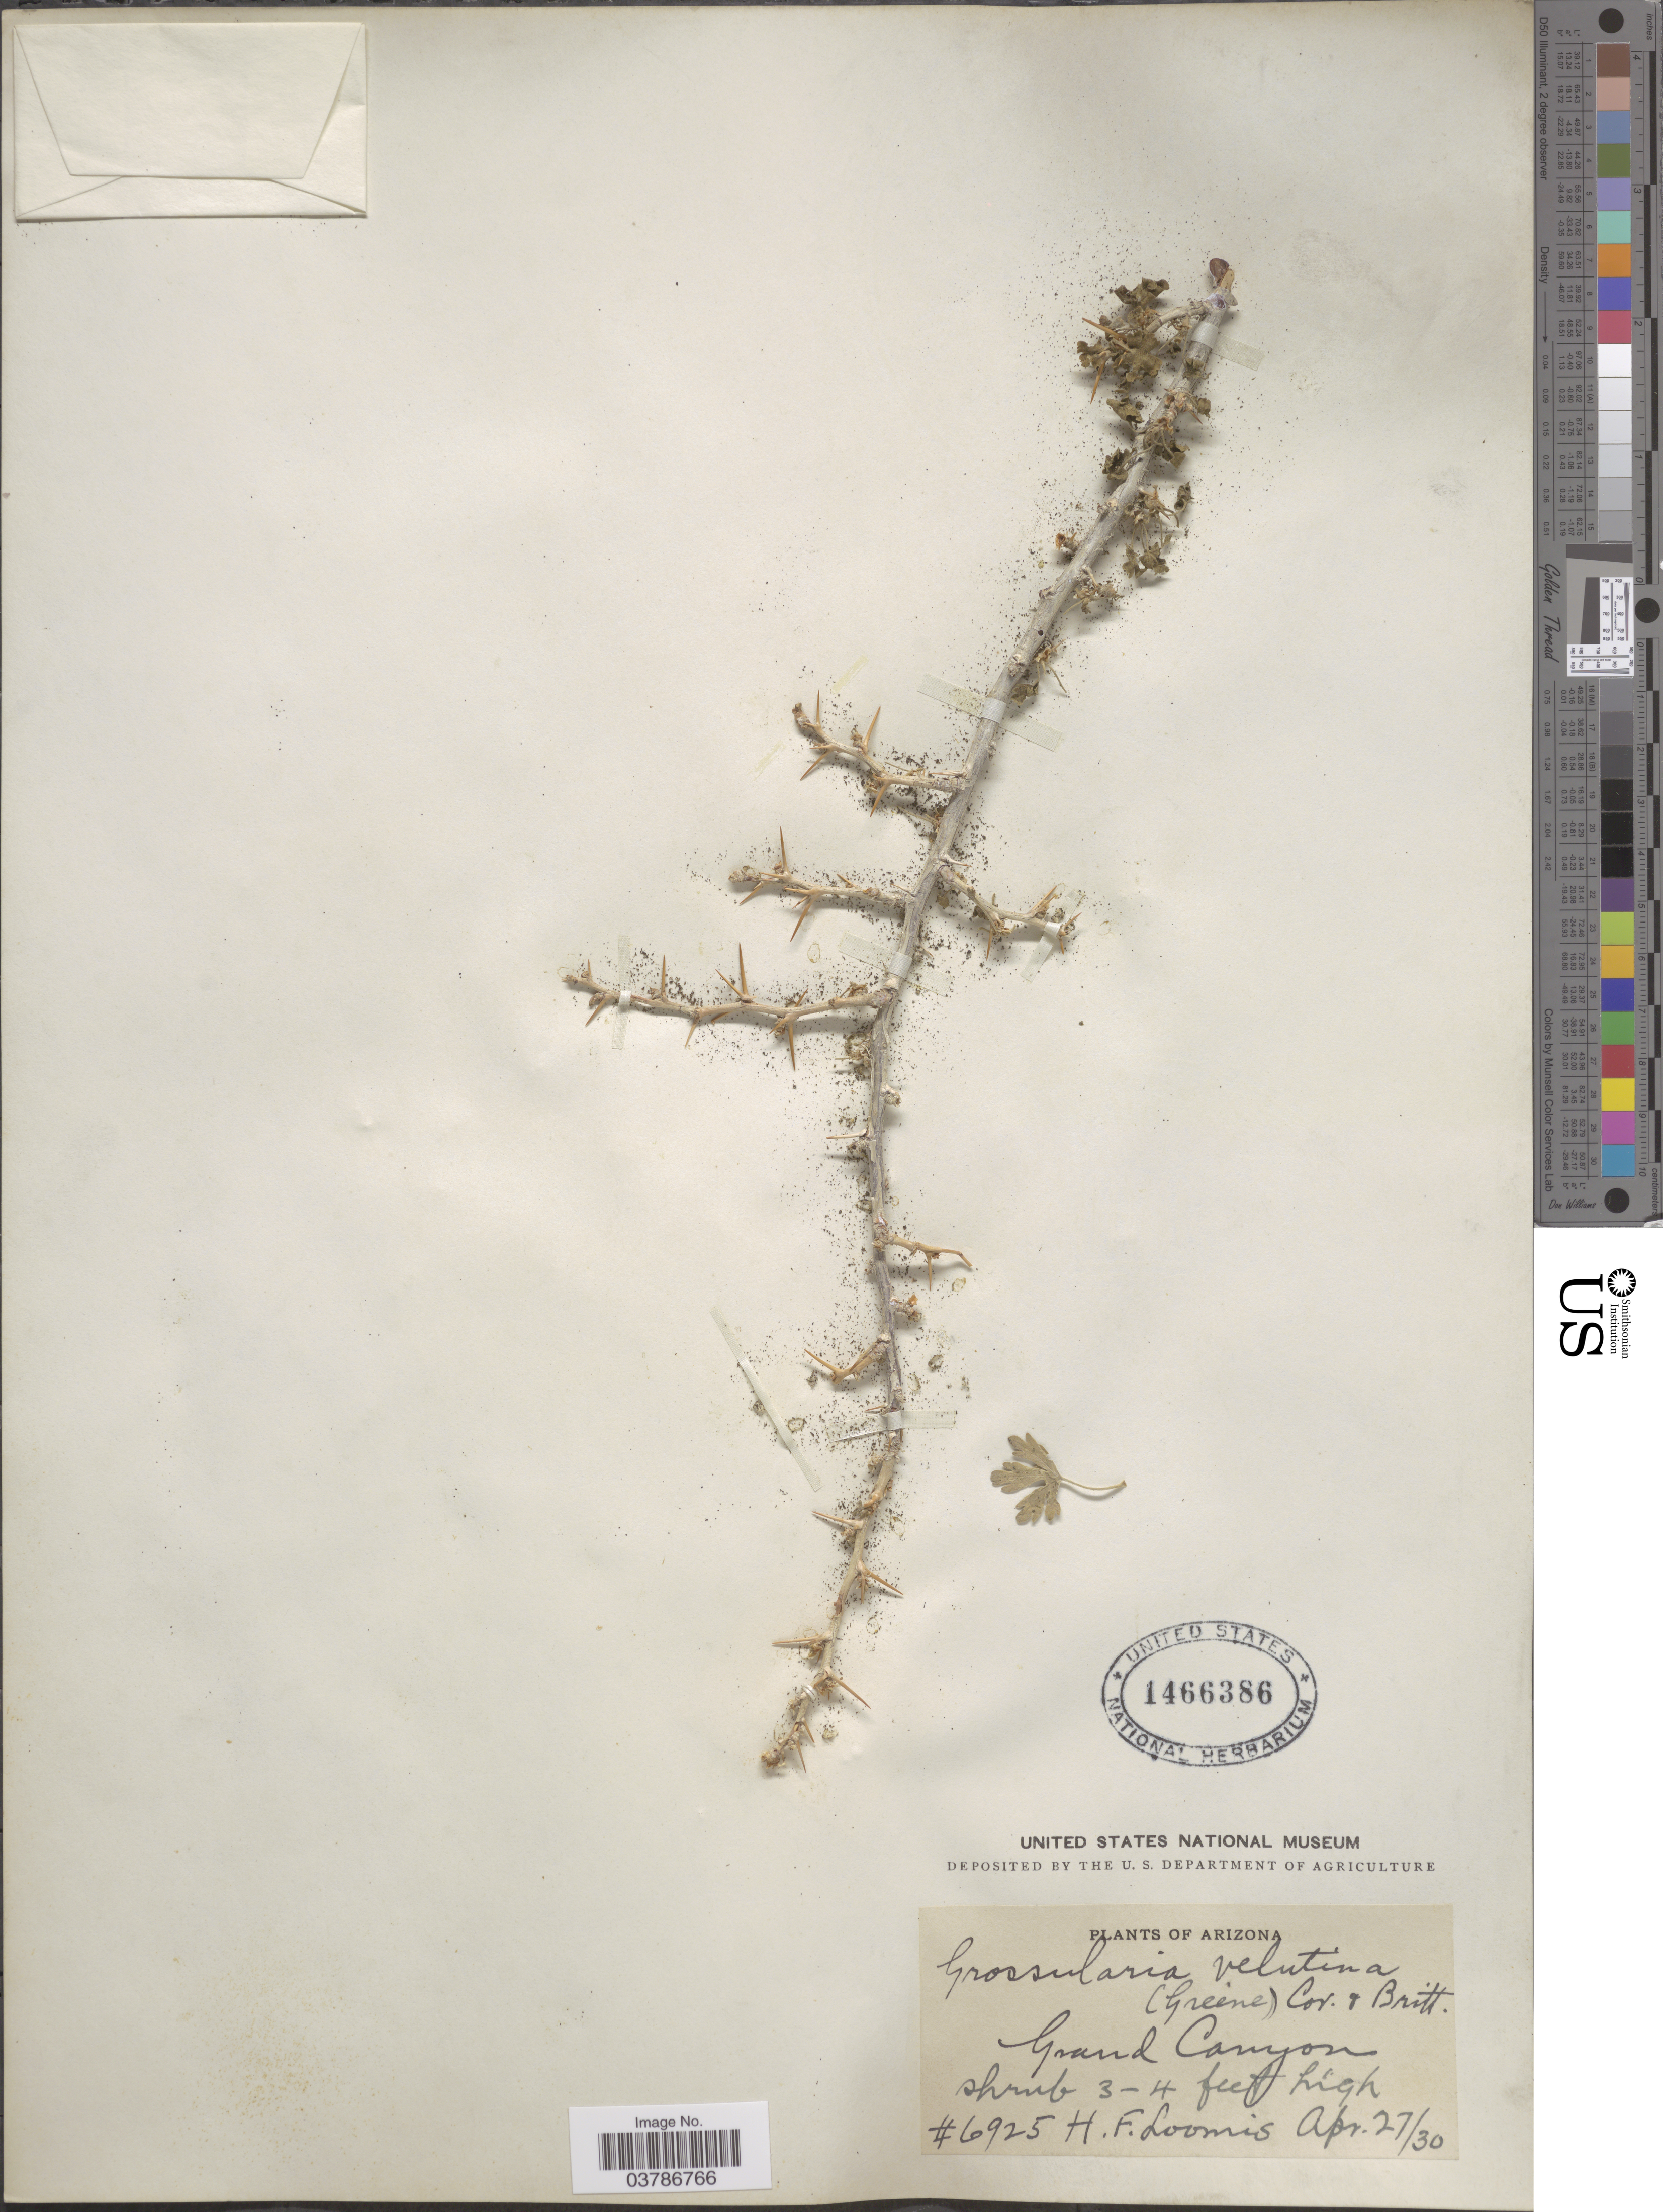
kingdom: Plantae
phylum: Tracheophyta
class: Magnoliopsida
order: Saxifragales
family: Grossulariaceae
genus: Ribes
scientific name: Ribes velutinum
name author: Greene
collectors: H. F. Loomis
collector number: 6925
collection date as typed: Transcribed d/m/y: 27/4/30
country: United States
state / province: Arizona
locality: Grand Canyon.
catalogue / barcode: US 1466386